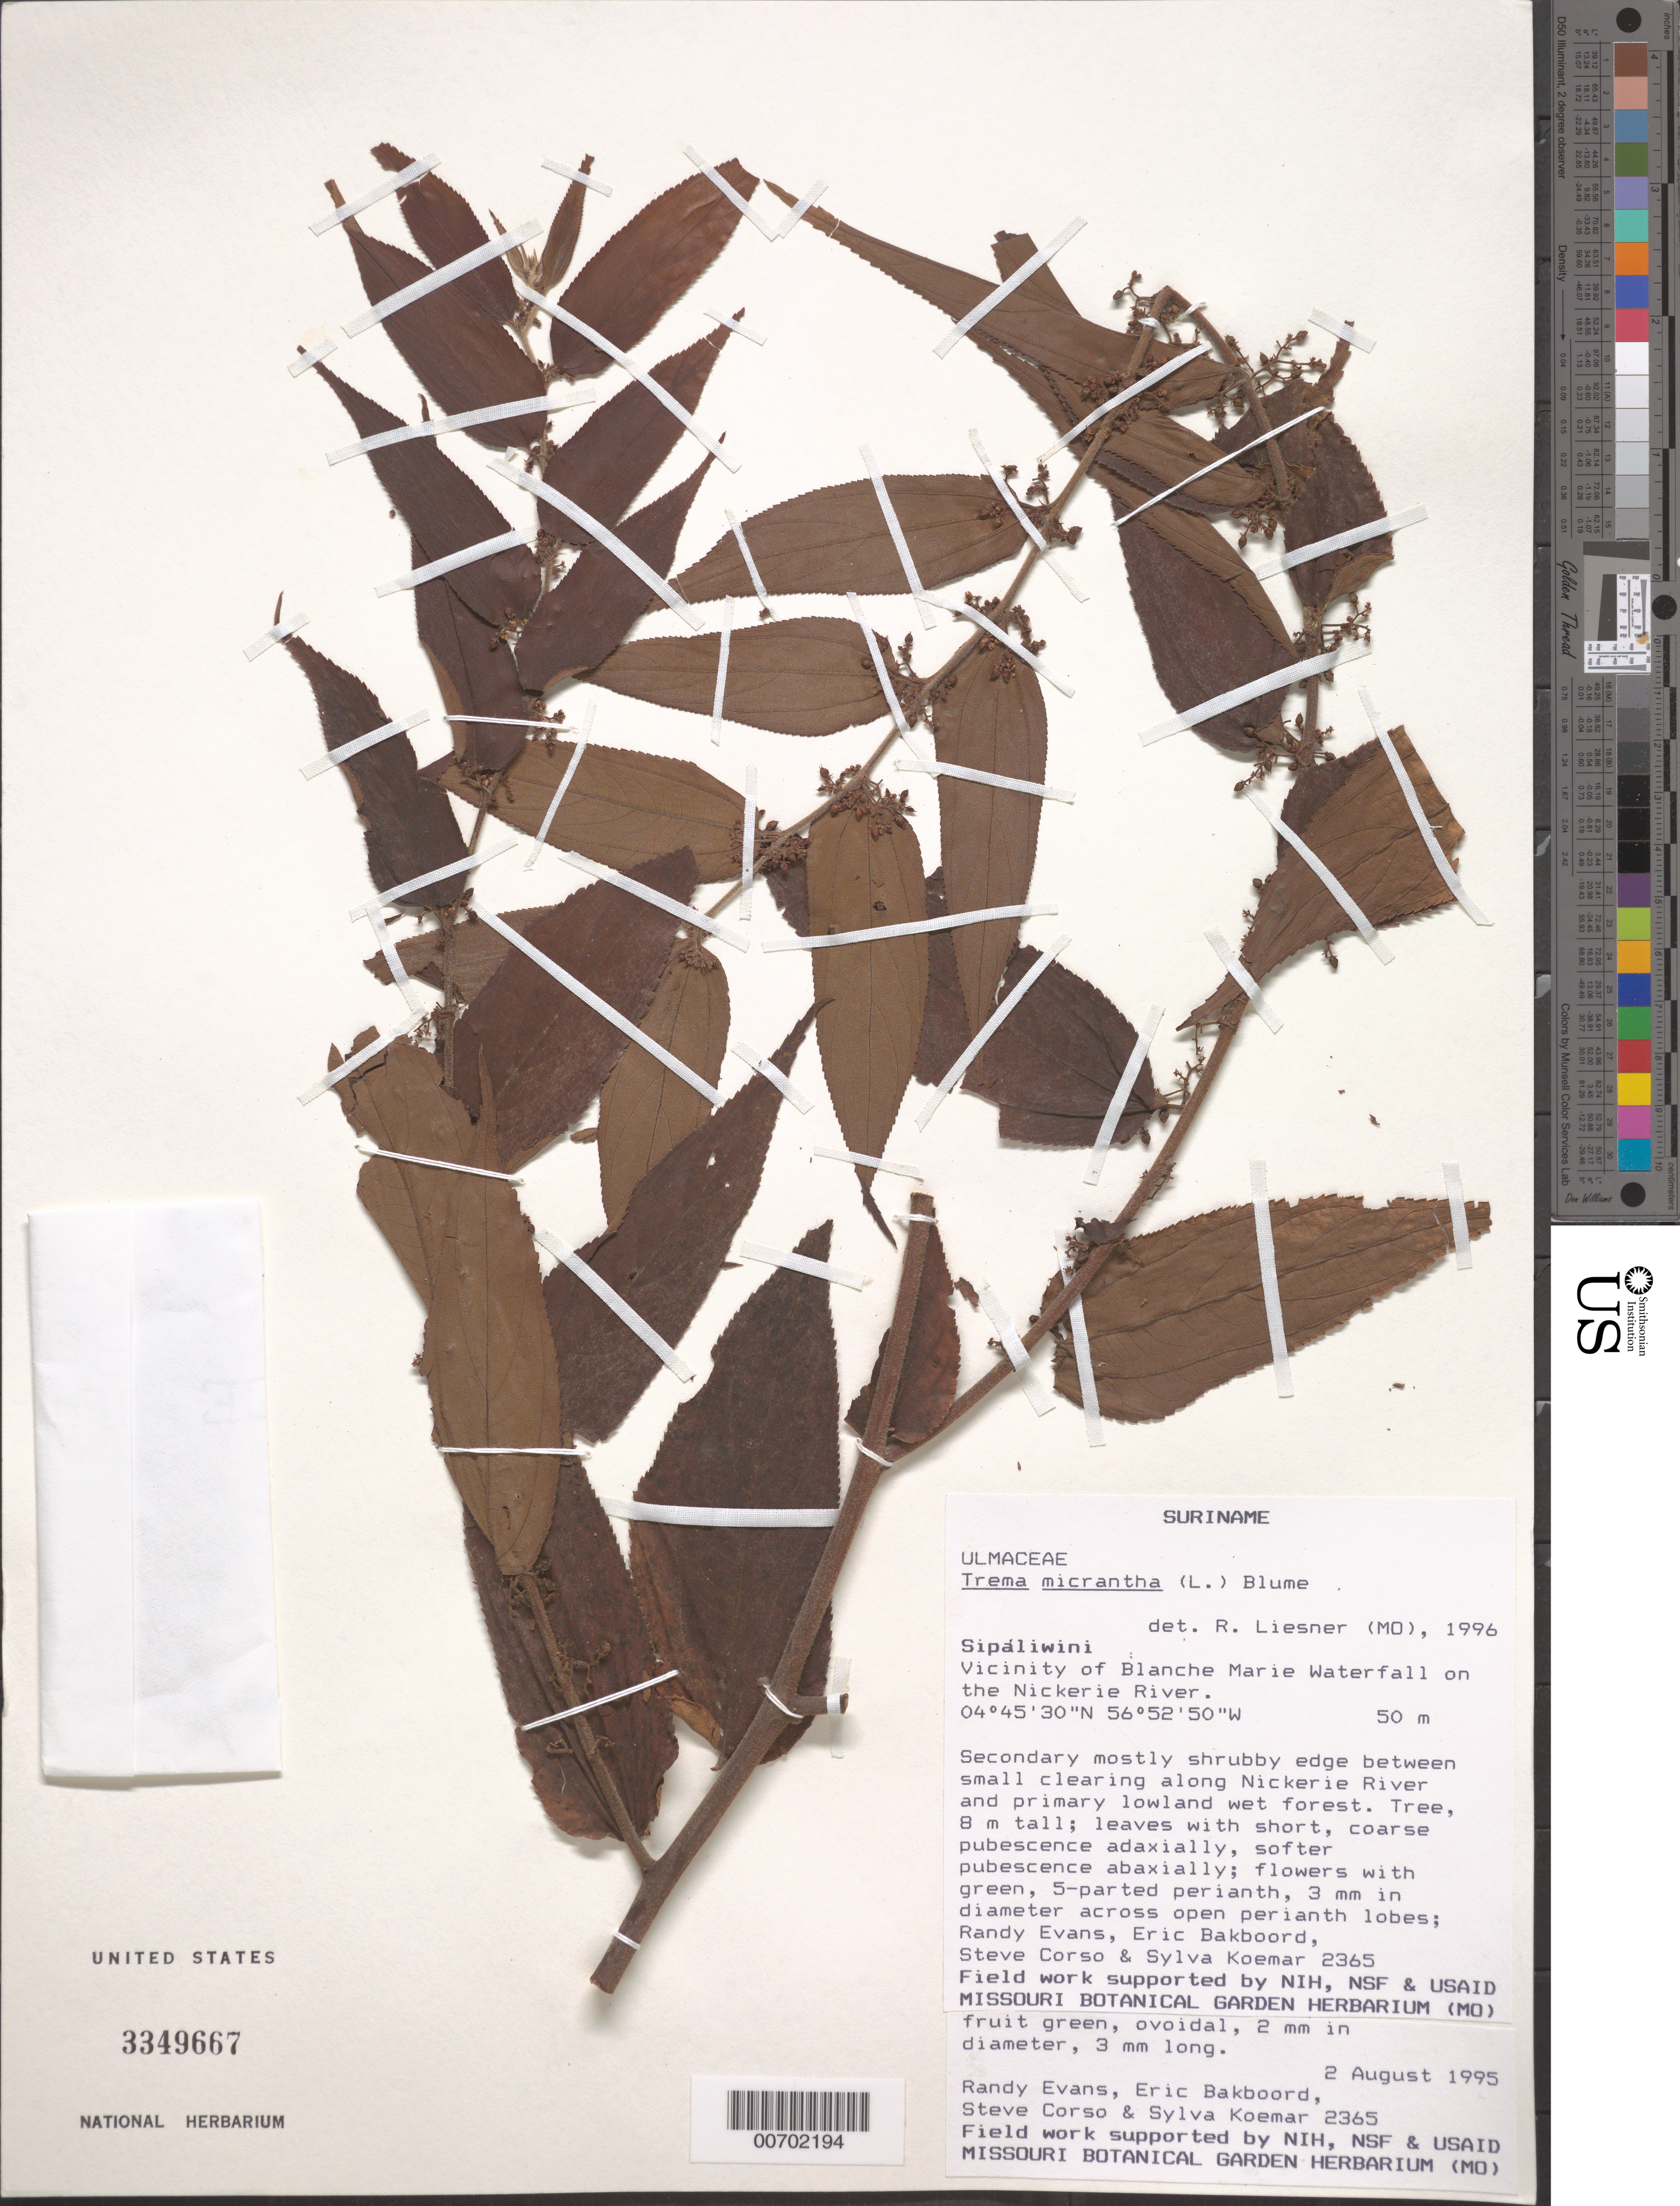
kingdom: Plantae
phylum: Tracheophyta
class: Magnoliopsida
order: Rosales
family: Cannabaceae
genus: Trema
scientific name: Trema micranthum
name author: (L.) Blume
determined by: Liesner, R. L.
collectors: R. Evans, E. Bakboord, S. Corso & S. Koemar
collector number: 2365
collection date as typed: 2-Aug-95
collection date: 1995-08-02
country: Suriname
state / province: Sipaliwini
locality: Blanche Marie Waterfall, vic., on Nickerie R.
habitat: Primary lowland wet forest clearing edge, mostly shrubby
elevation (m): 50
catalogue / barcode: US 3349667